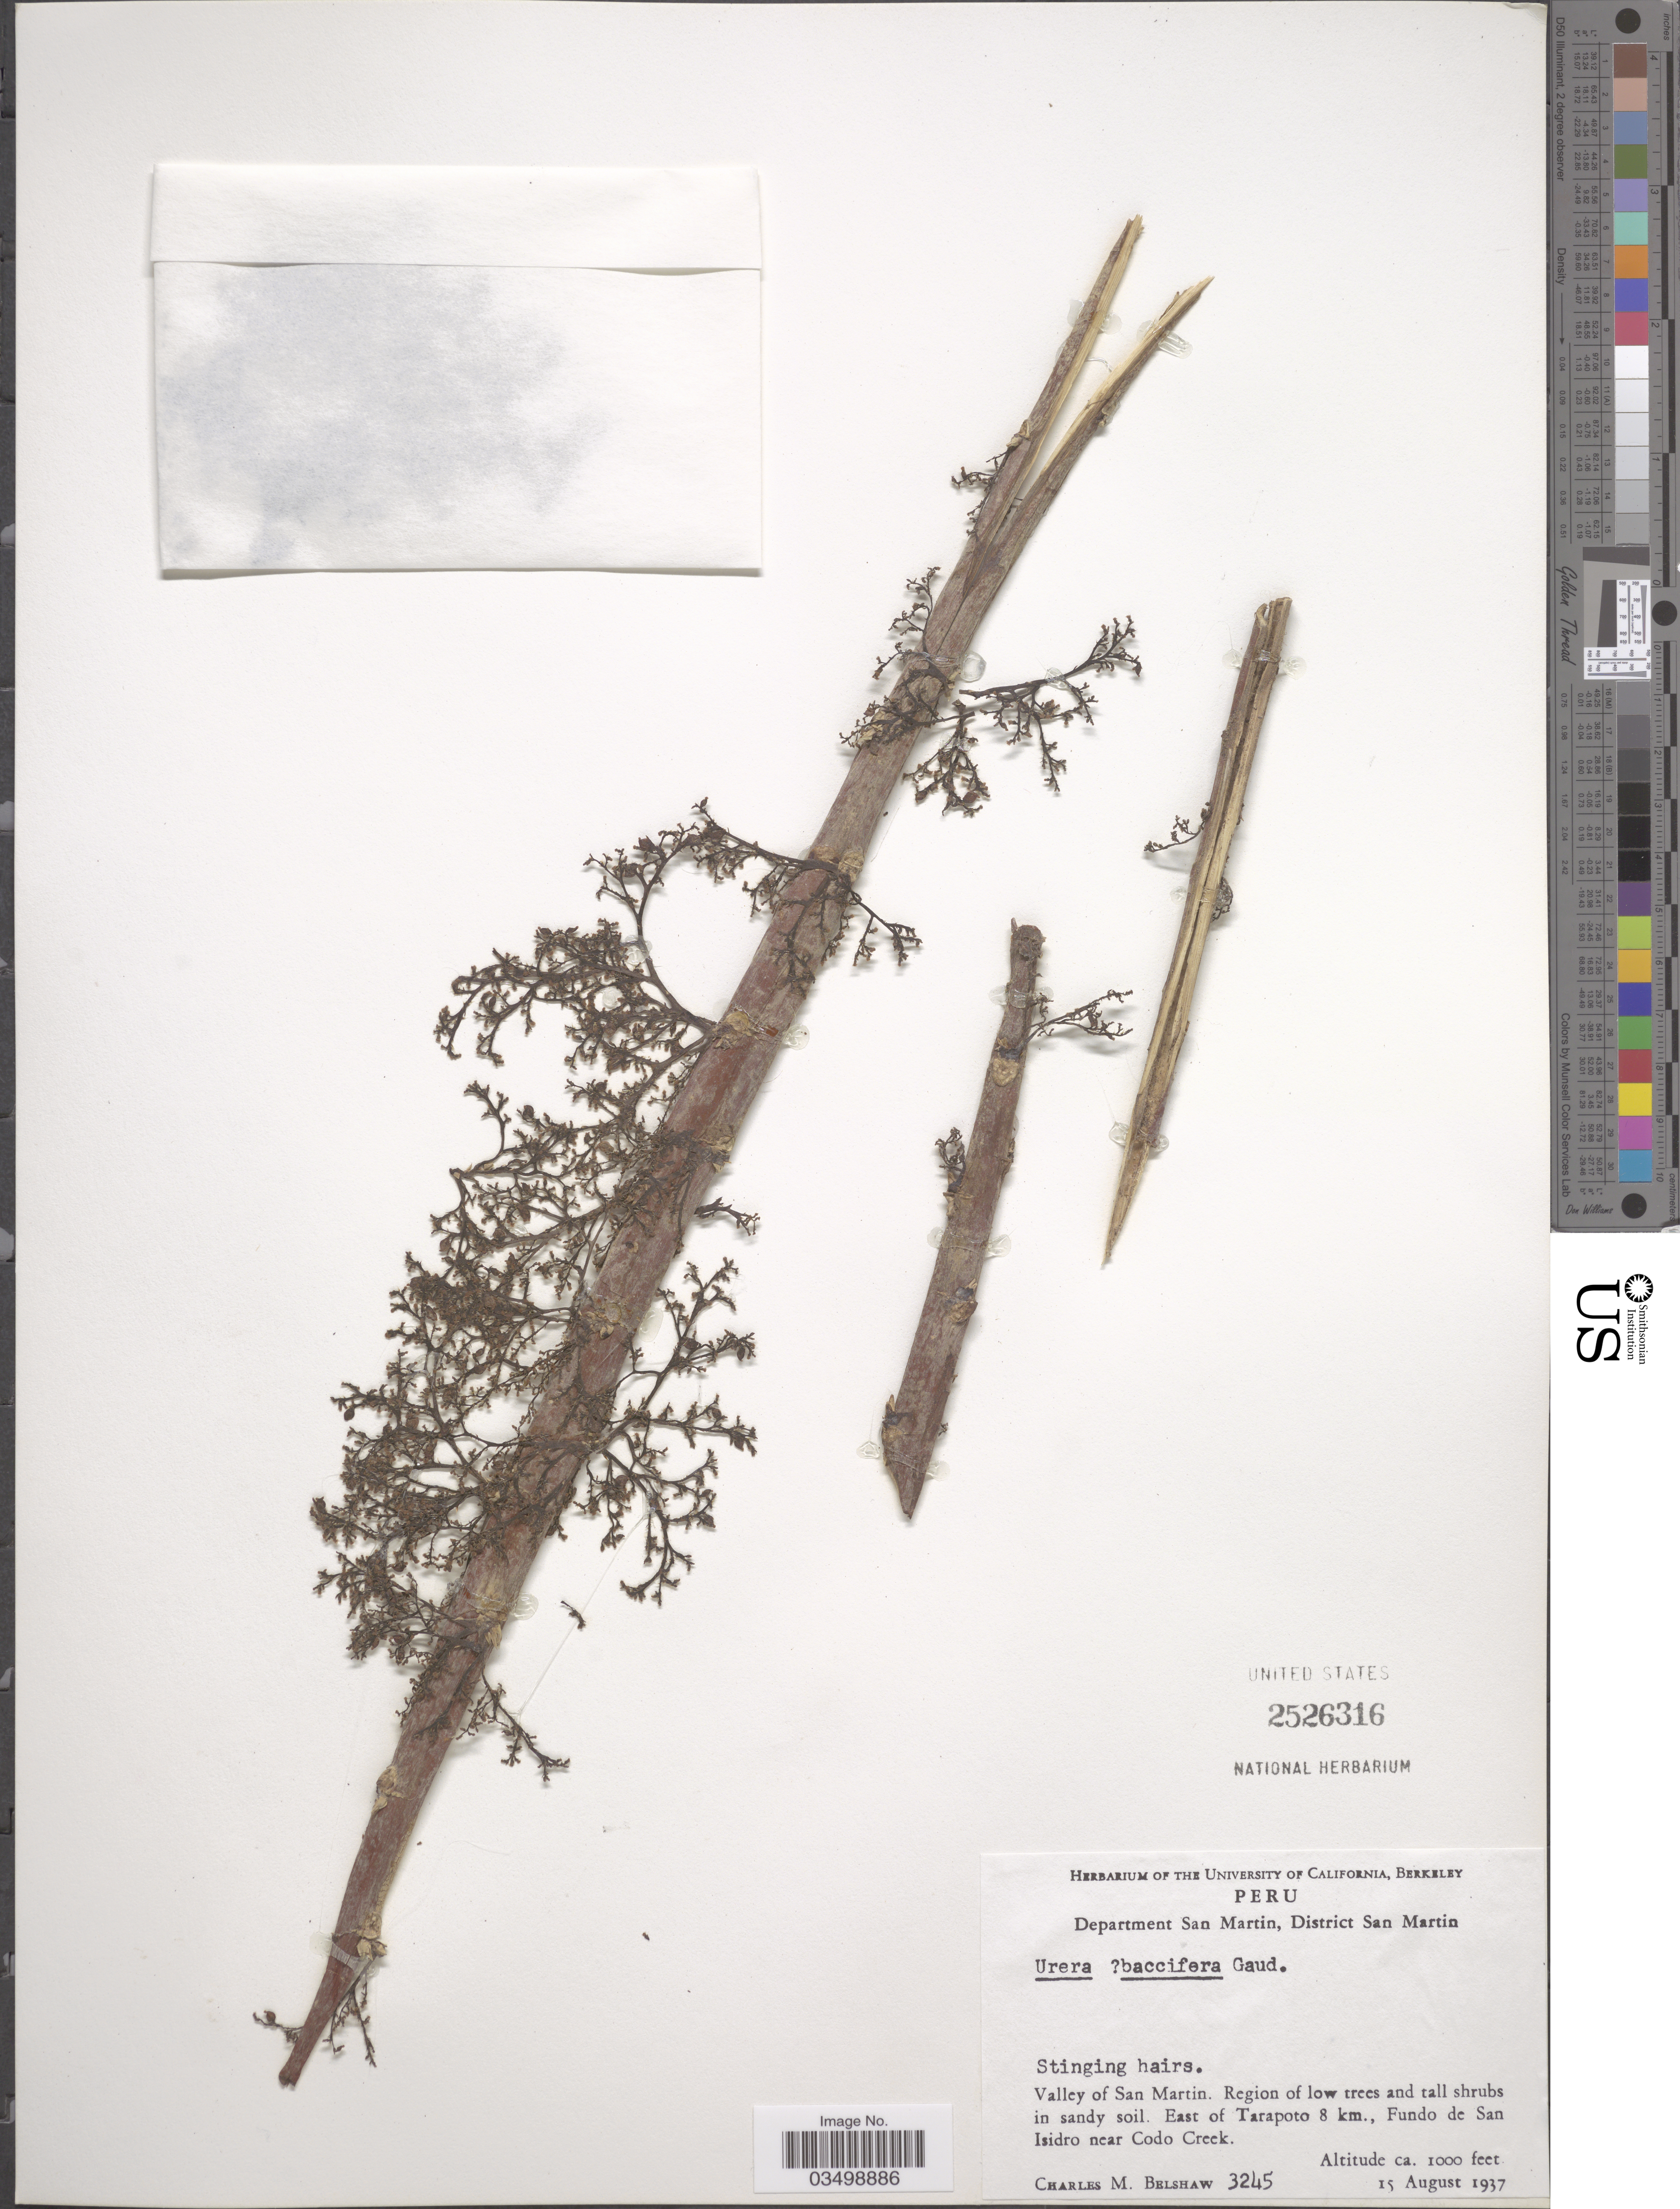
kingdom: Plantae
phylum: Tracheophyta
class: Magnoliopsida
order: Rosales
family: Urticaceae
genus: Urera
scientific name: Urera baccifera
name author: (L.) Gaudich. ex Wedd.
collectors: C. Shaw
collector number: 3245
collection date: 1937-08-15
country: Peru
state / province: San Martín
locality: Department San Martin, District San Martin. Valley of San Martin. Region of low trees and tall shrubs in sandy soil. East of Tarapoto 8 km., Gundo de San Isidro near Codo Creek.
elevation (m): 305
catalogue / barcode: US 2526316